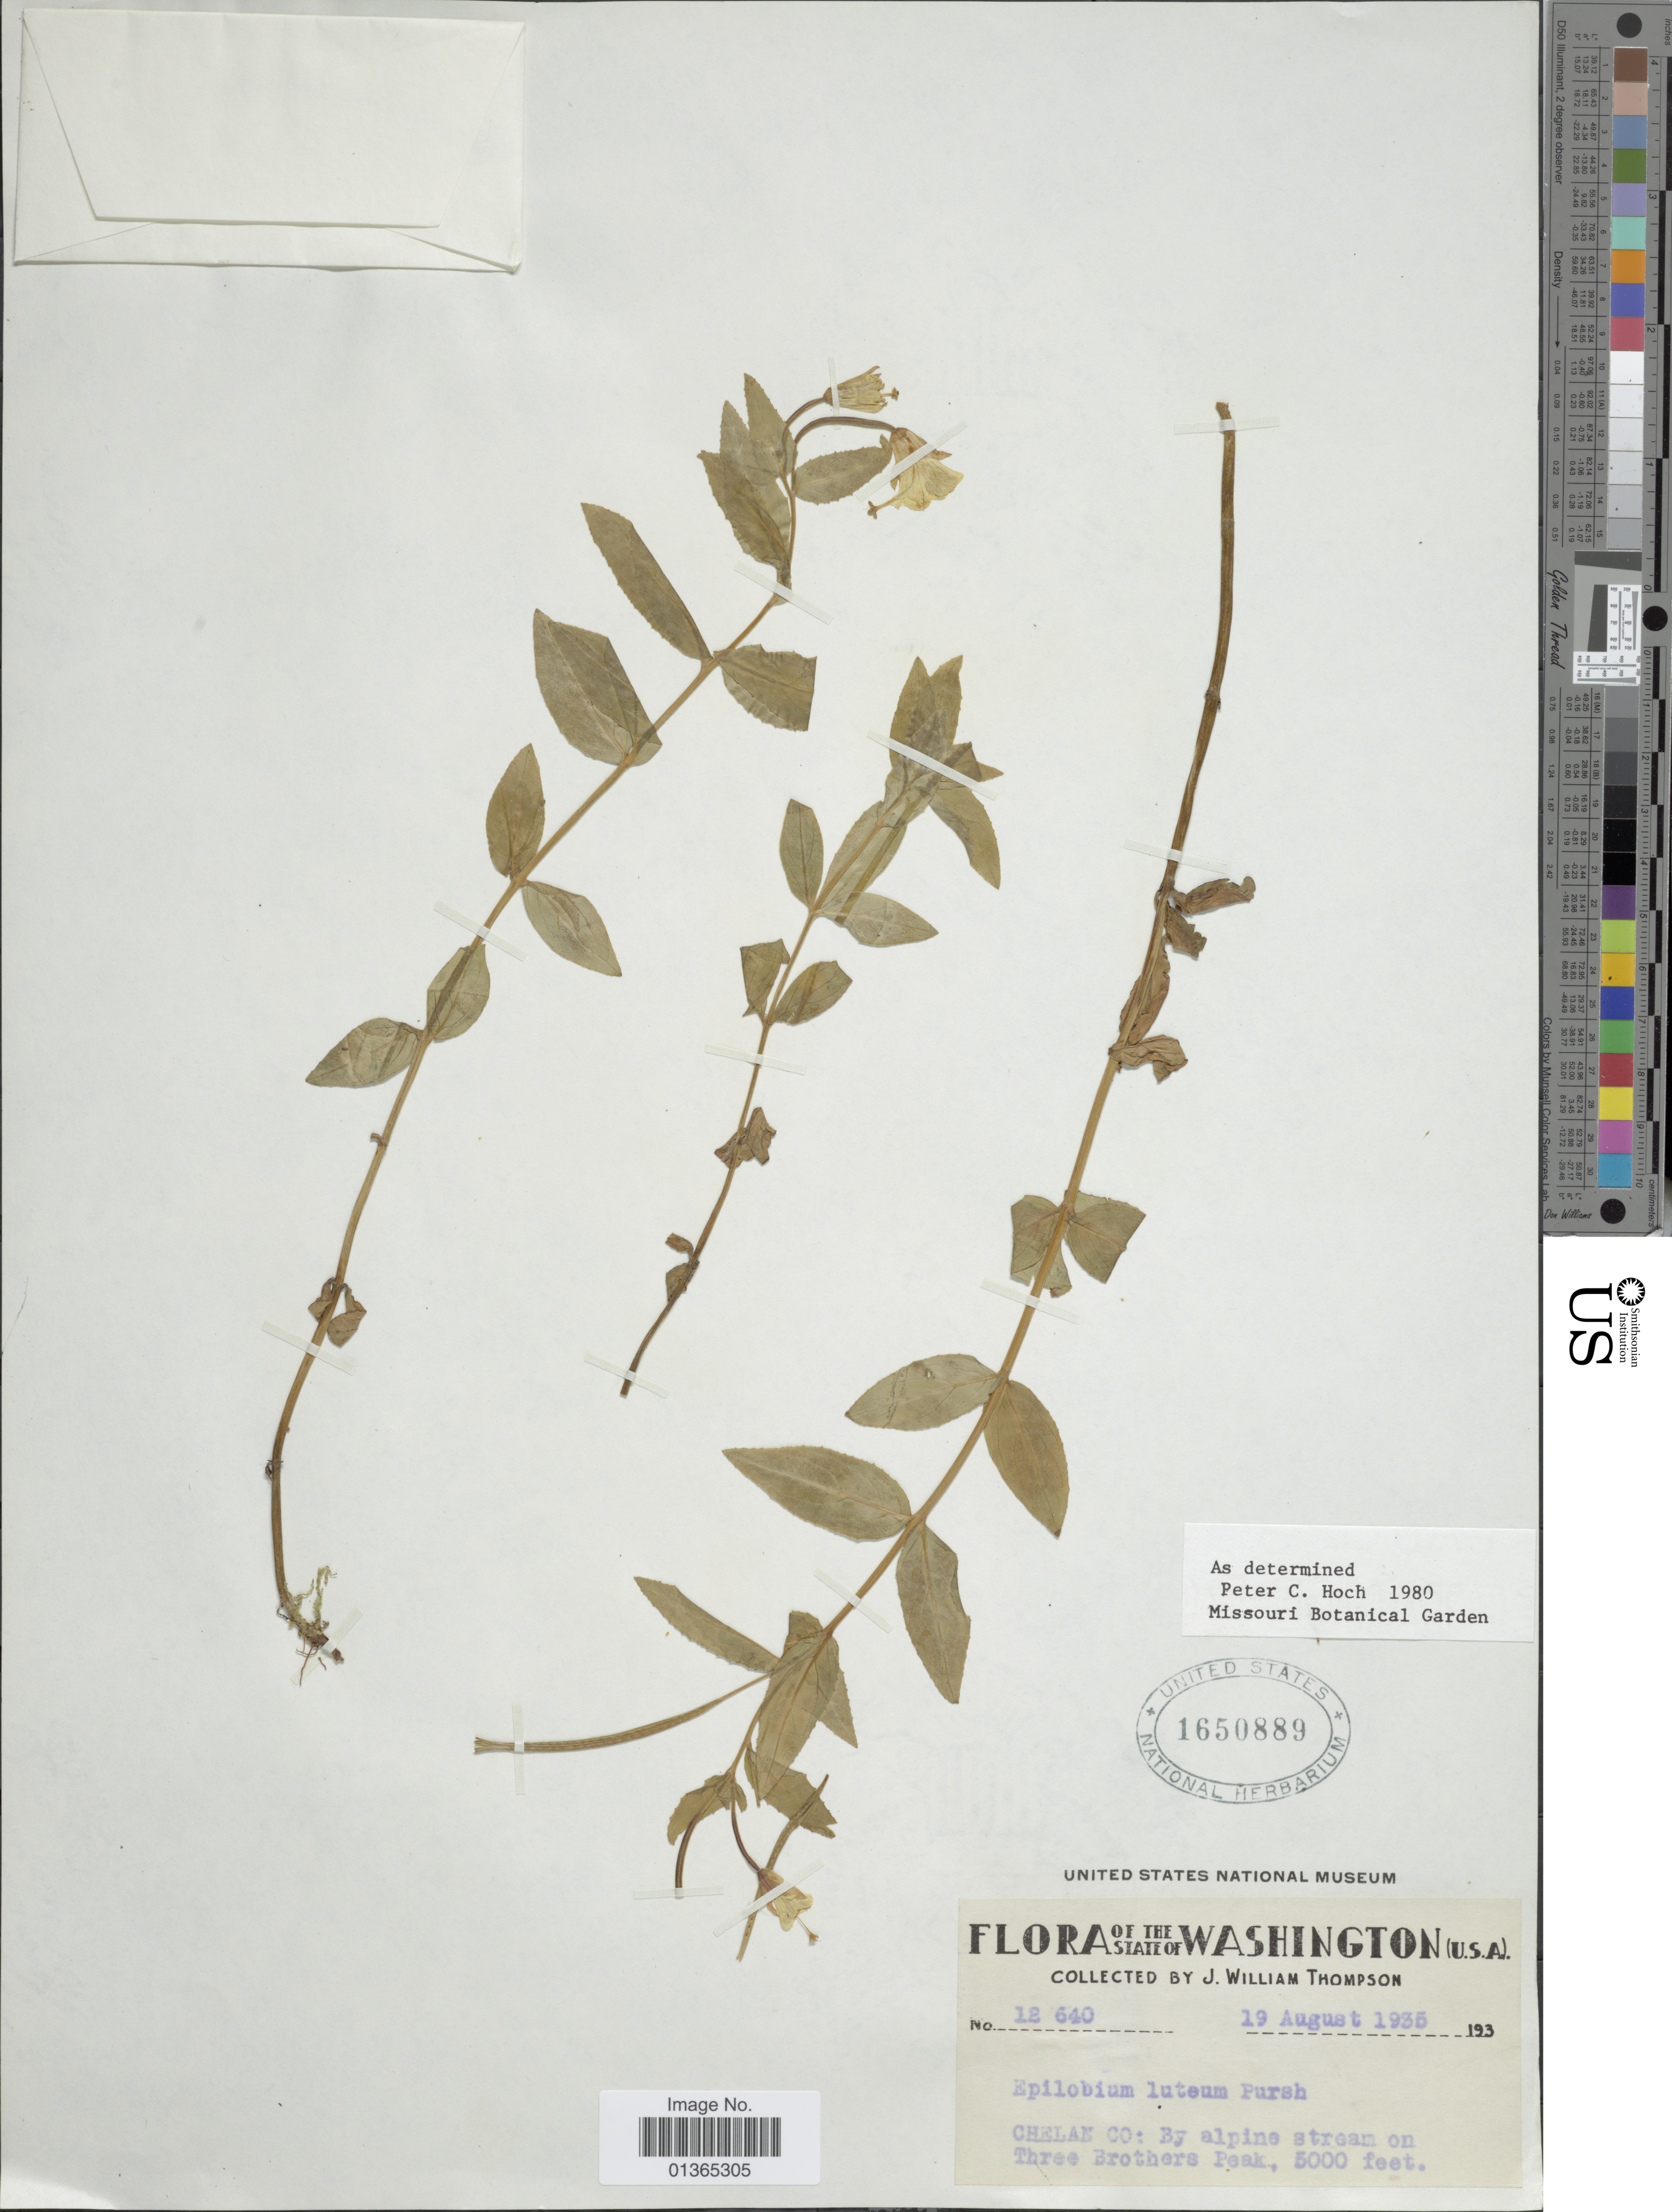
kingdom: Plantae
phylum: Tracheophyta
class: Magnoliopsida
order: Myrtales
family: Onagraceae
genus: Epilobium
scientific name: Epilobium luteum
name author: Pursh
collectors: J. W. Thompson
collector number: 12640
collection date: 1935-08-19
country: United States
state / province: Washington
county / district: Chelan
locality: Chelan Co: By alpine stream on Three Brothers Peak.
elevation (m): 1524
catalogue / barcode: US 1650889